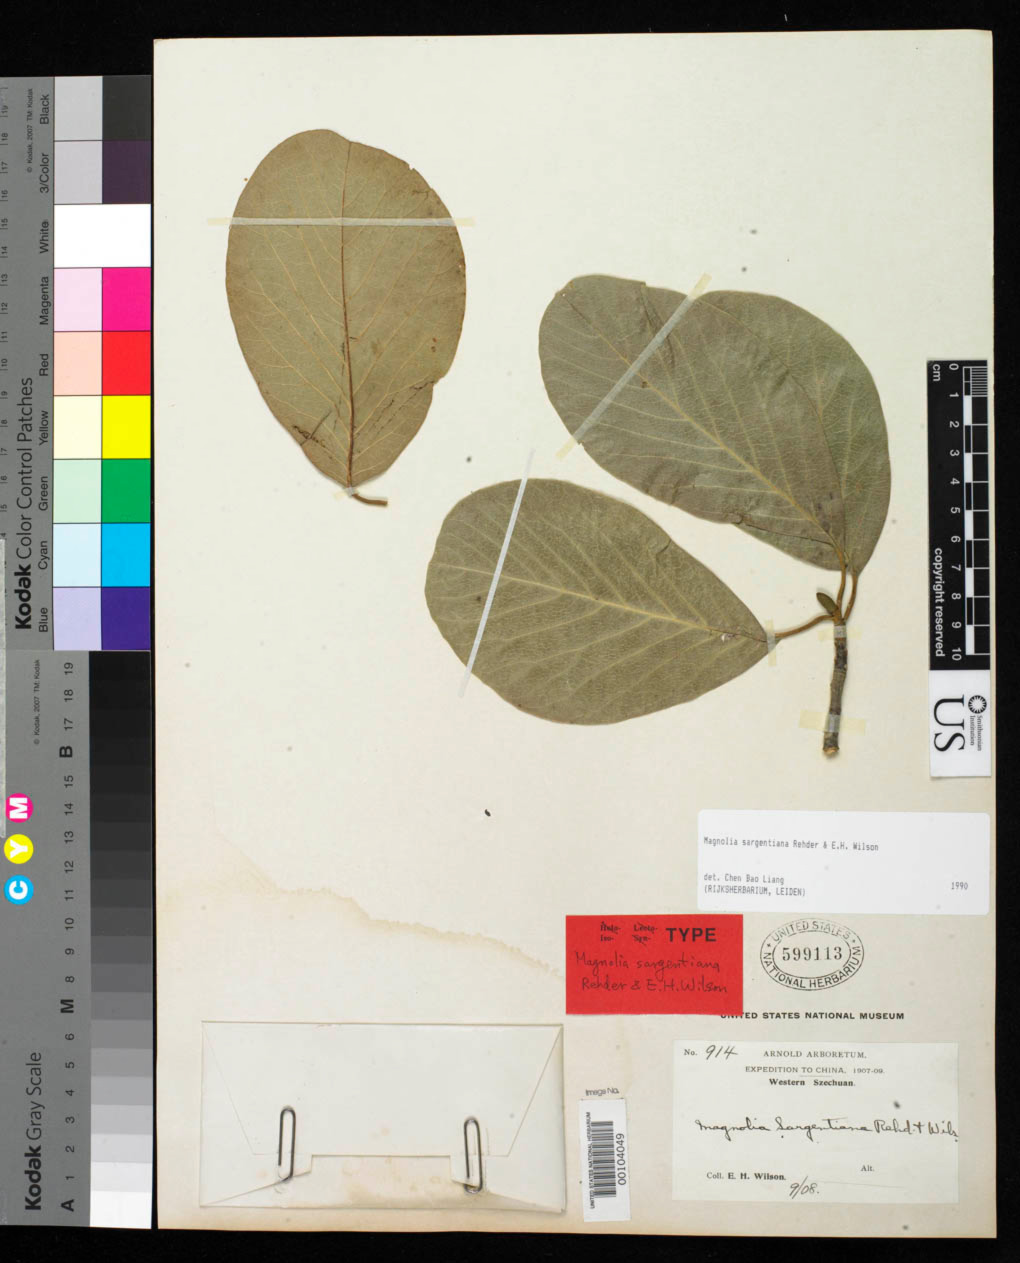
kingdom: Plantae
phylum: Tracheophyta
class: Magnoliopsida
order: Magnoliales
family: Magnoliaceae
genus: Magnolia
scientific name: Magnolia sargentiana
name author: Rehder & E.H. Wilson in Sarg.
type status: Isotype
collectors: E. H. Wilson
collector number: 914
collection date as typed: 17 Sep 1908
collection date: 1908-09-17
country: China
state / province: Sichuan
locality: Tsai-erh-ti, west of Wa-schan.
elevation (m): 1800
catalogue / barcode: US 599113